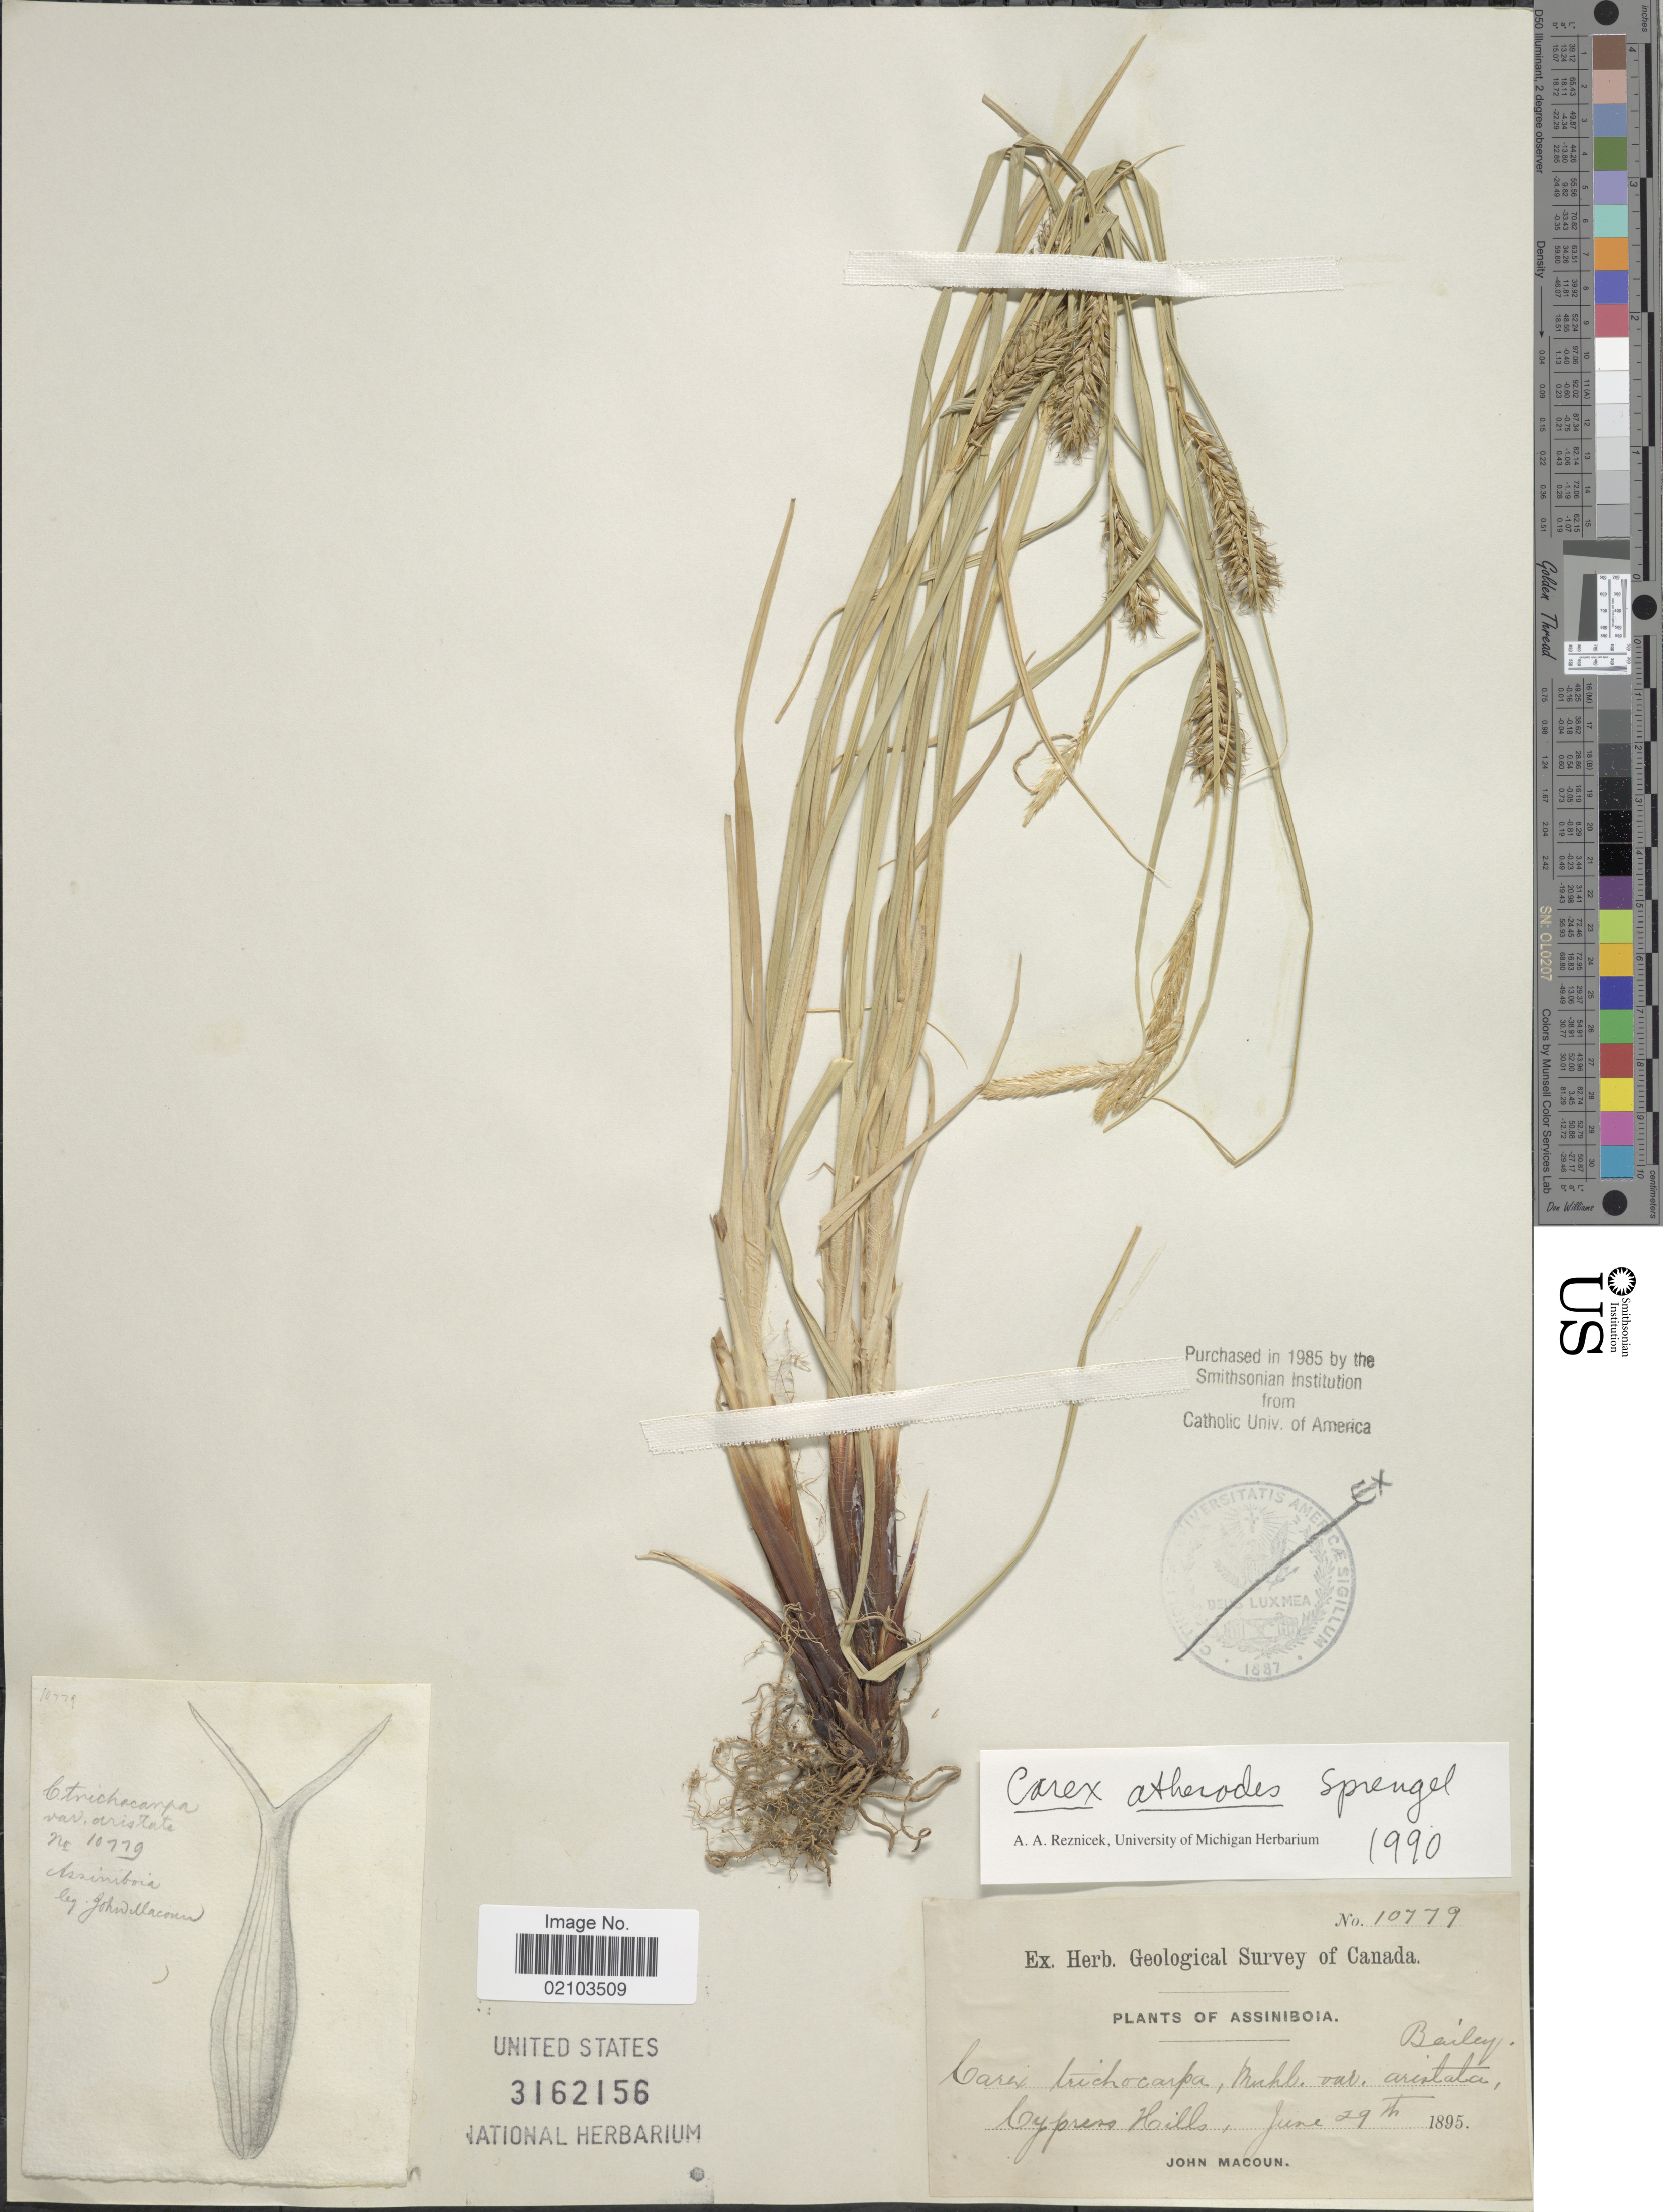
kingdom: Plantae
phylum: Tracheophyta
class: Liliopsida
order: Poales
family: Cyperaceae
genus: Carex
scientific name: Carex atherodes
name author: Spreng.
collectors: J. Macoun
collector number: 10779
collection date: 1895-06-29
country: Canada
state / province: Saskatchewan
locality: Assiniboia, Cypress Hills.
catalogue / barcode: US 3162156